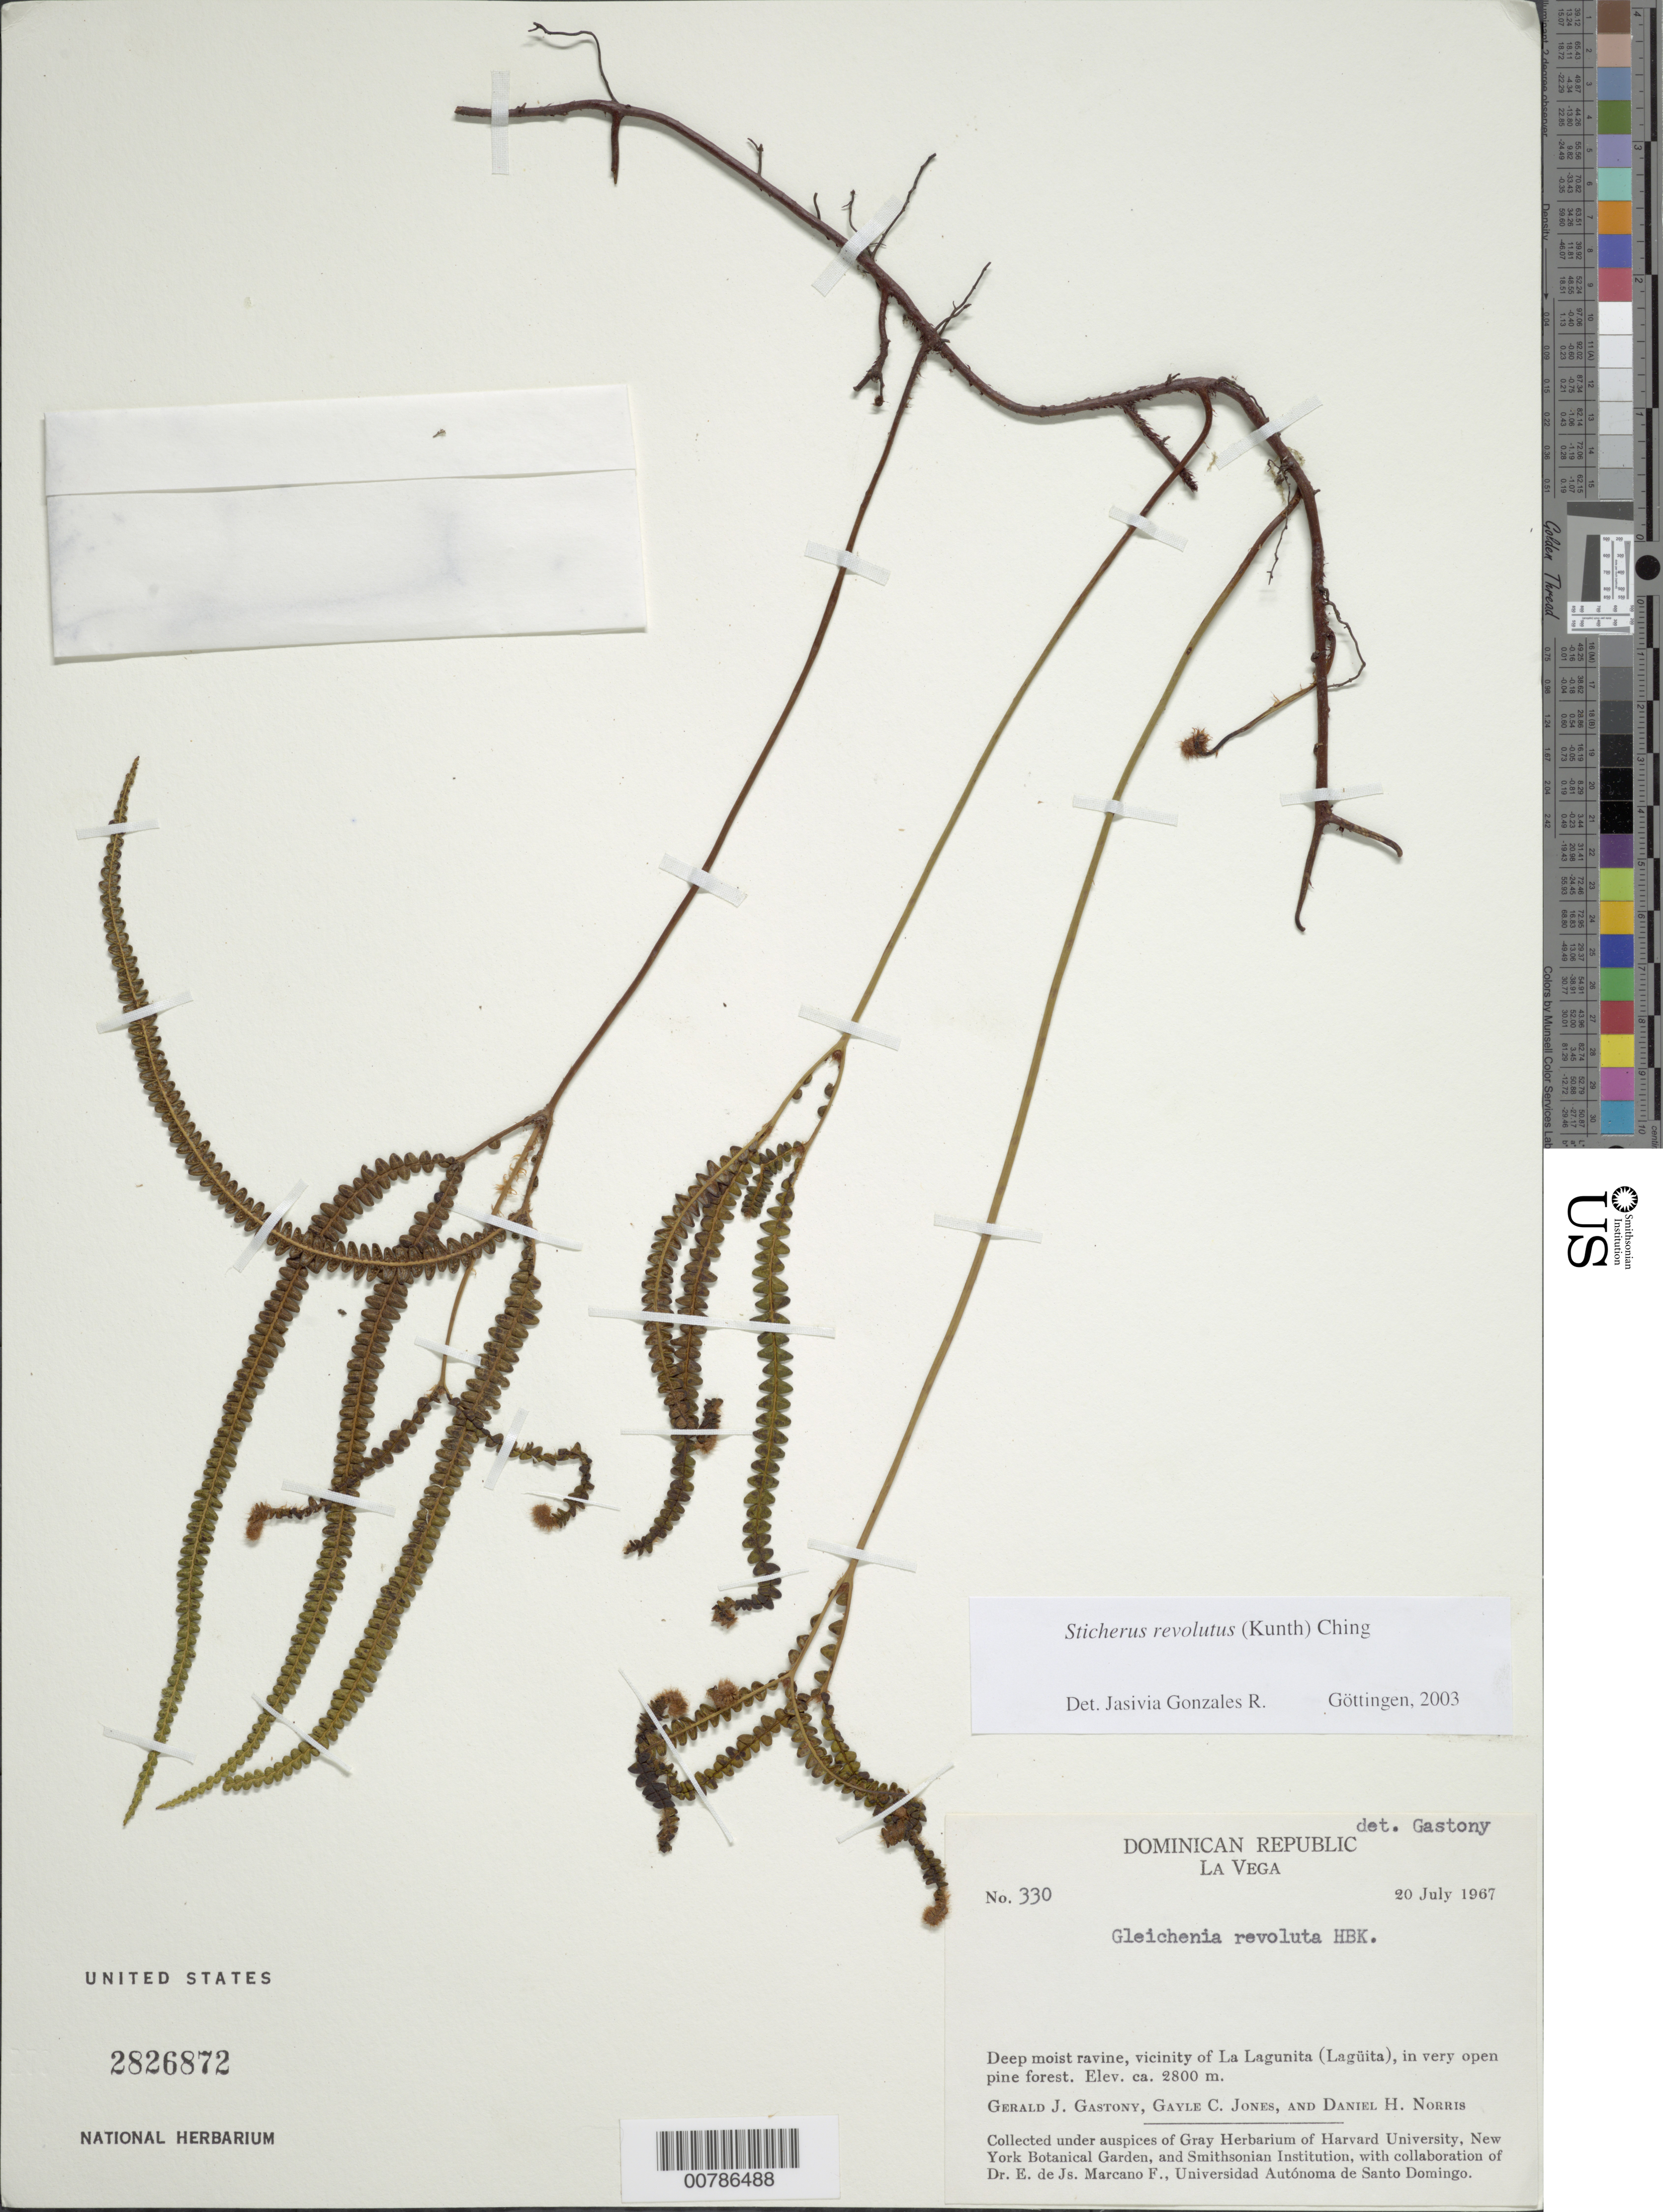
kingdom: Plantae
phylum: Tracheophyta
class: Polypodiopsida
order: Gleicheniales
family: Gleicheniaceae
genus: Sticherus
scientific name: Sticherus revolutus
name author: (Kunth) Ching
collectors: G. Gastony, G. C. Jones & D. H. Norris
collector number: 330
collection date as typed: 20 Jul 1967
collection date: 1967-07-20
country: Dominican Republic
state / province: La Vega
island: Hispaniola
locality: La Lagunita vicinity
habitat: Deep moist ravine, in very open pine forest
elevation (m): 2800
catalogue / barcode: US 2826872